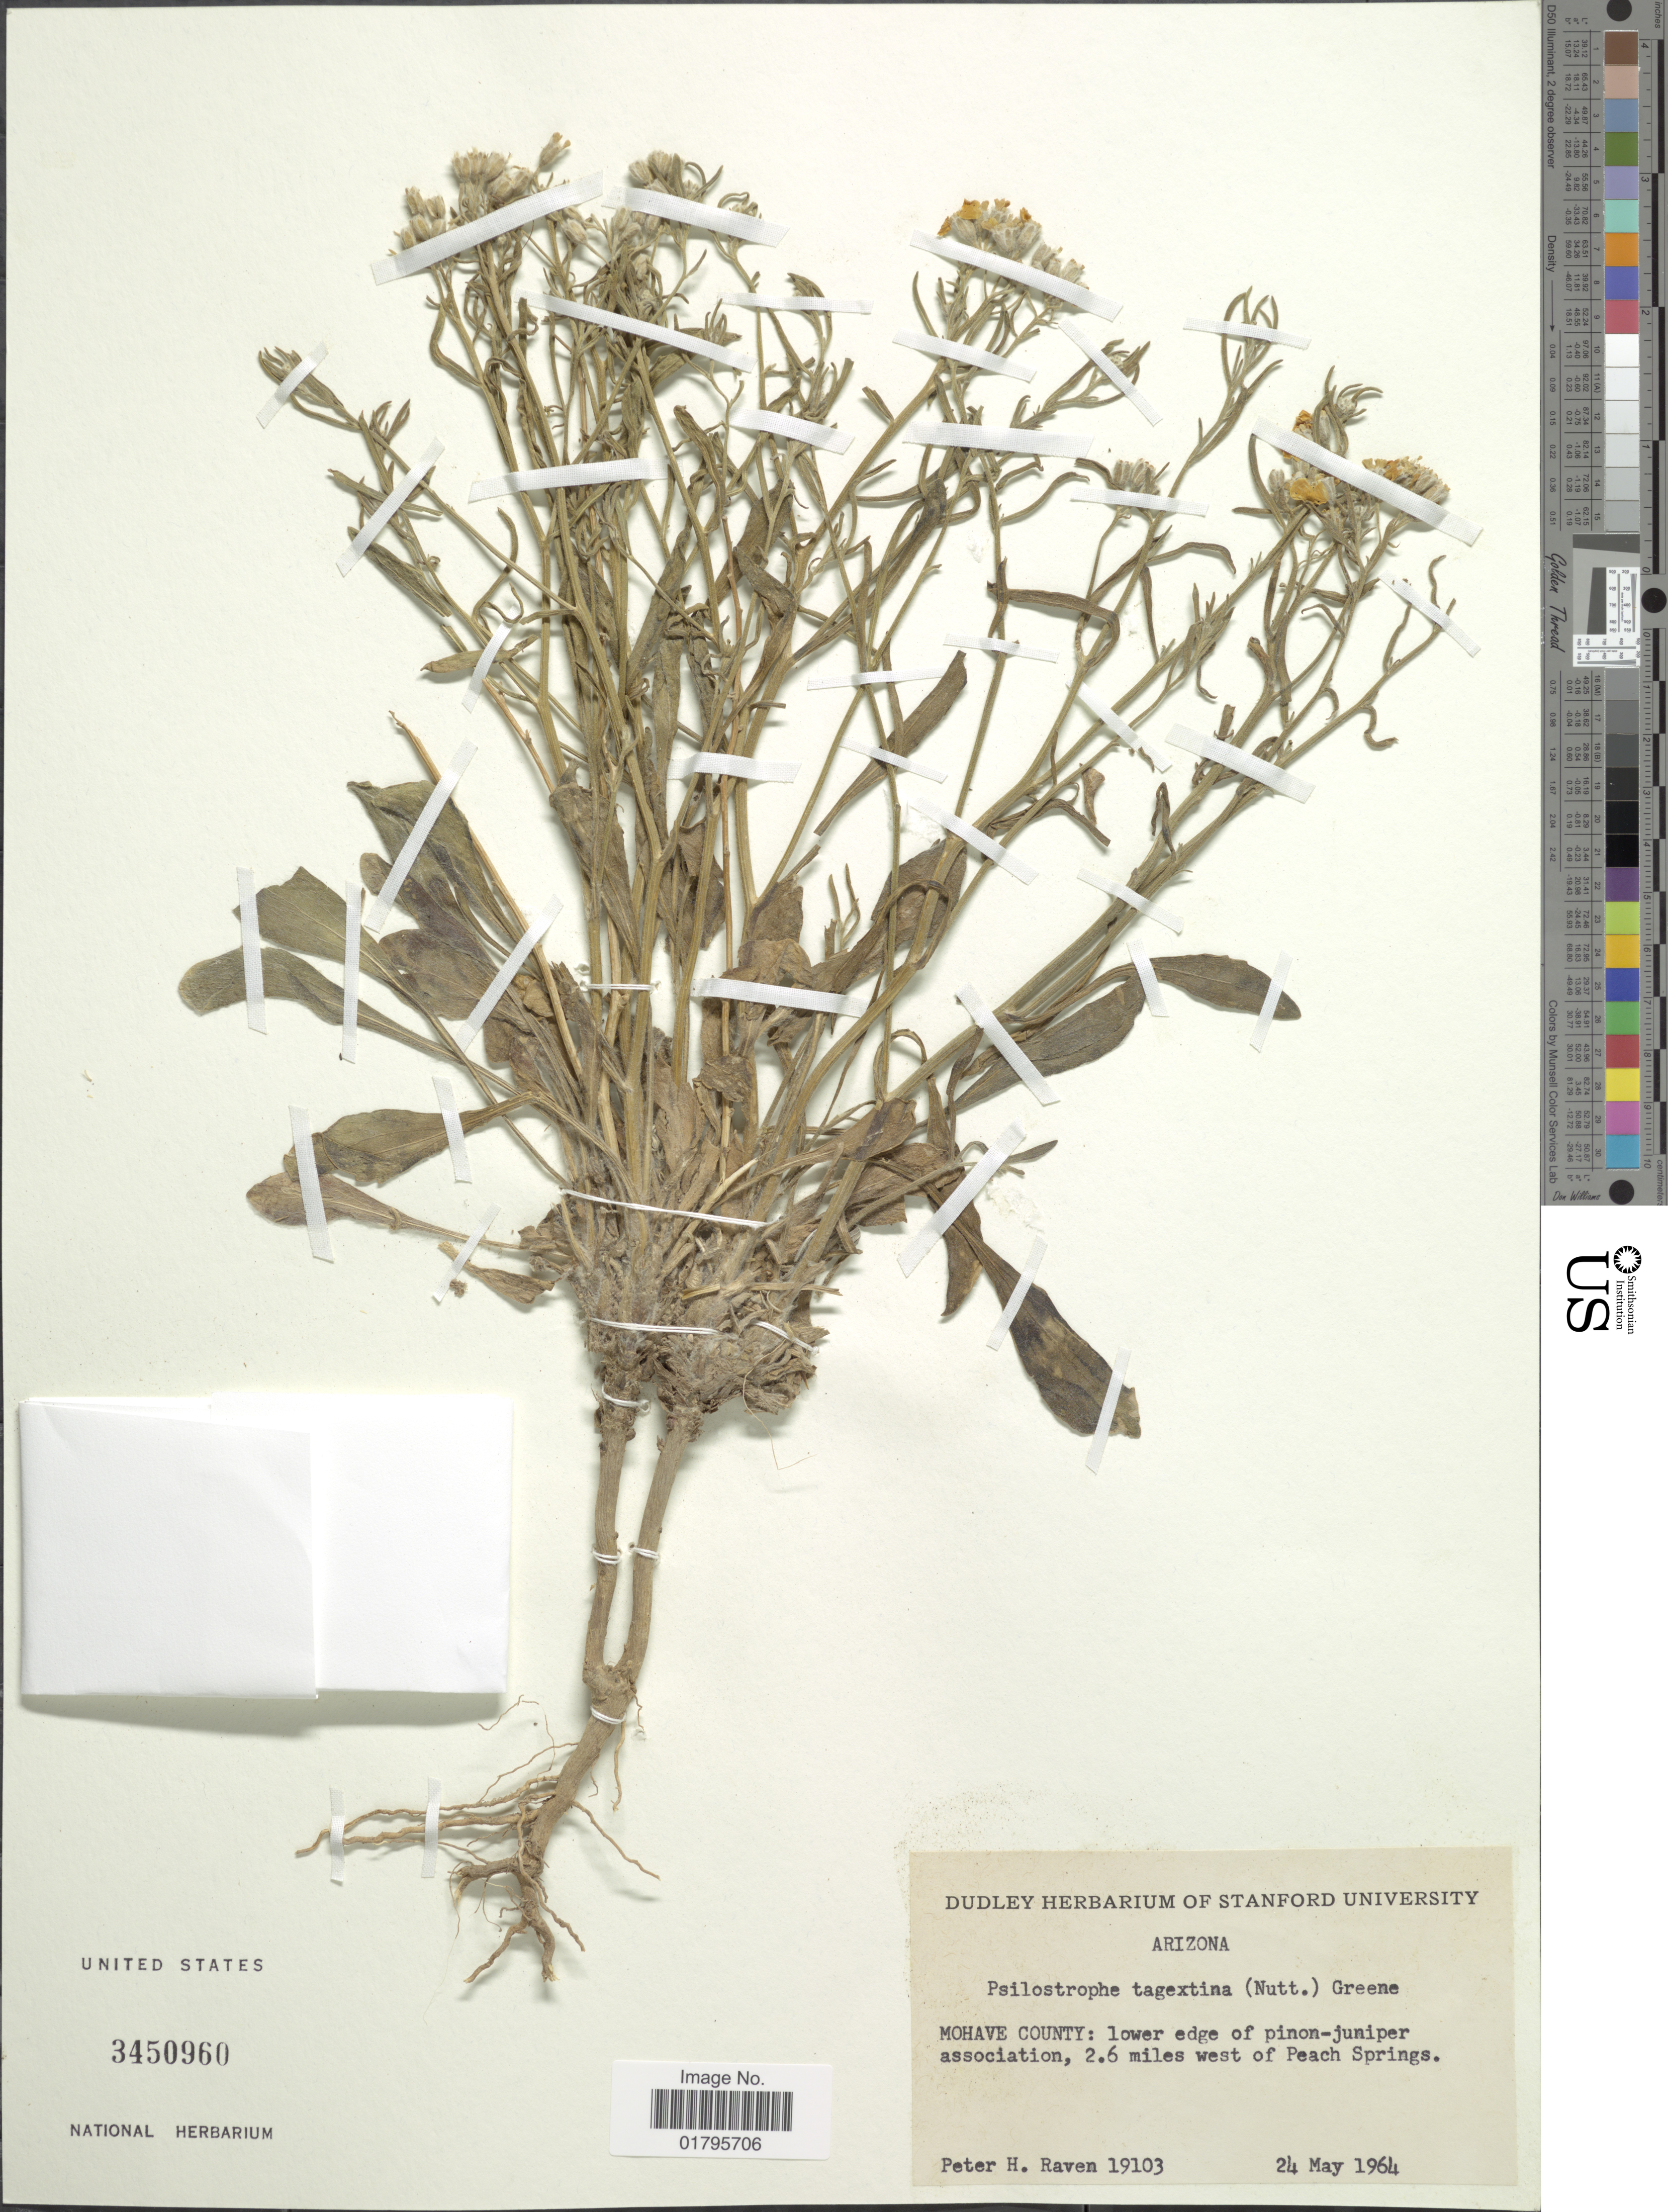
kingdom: Plantae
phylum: Tracheophyta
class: Magnoliopsida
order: Asterales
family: Asteraceae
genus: Psilostrophe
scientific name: Psilostrophe tagetina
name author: (Nutt.) Greene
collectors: P. Raven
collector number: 19103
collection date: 1964-05-24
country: United States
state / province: Arizona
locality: Mohave County: lower edge of pinon-juniper association, 2.6 miles west of Peach Springs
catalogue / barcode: US 3450960